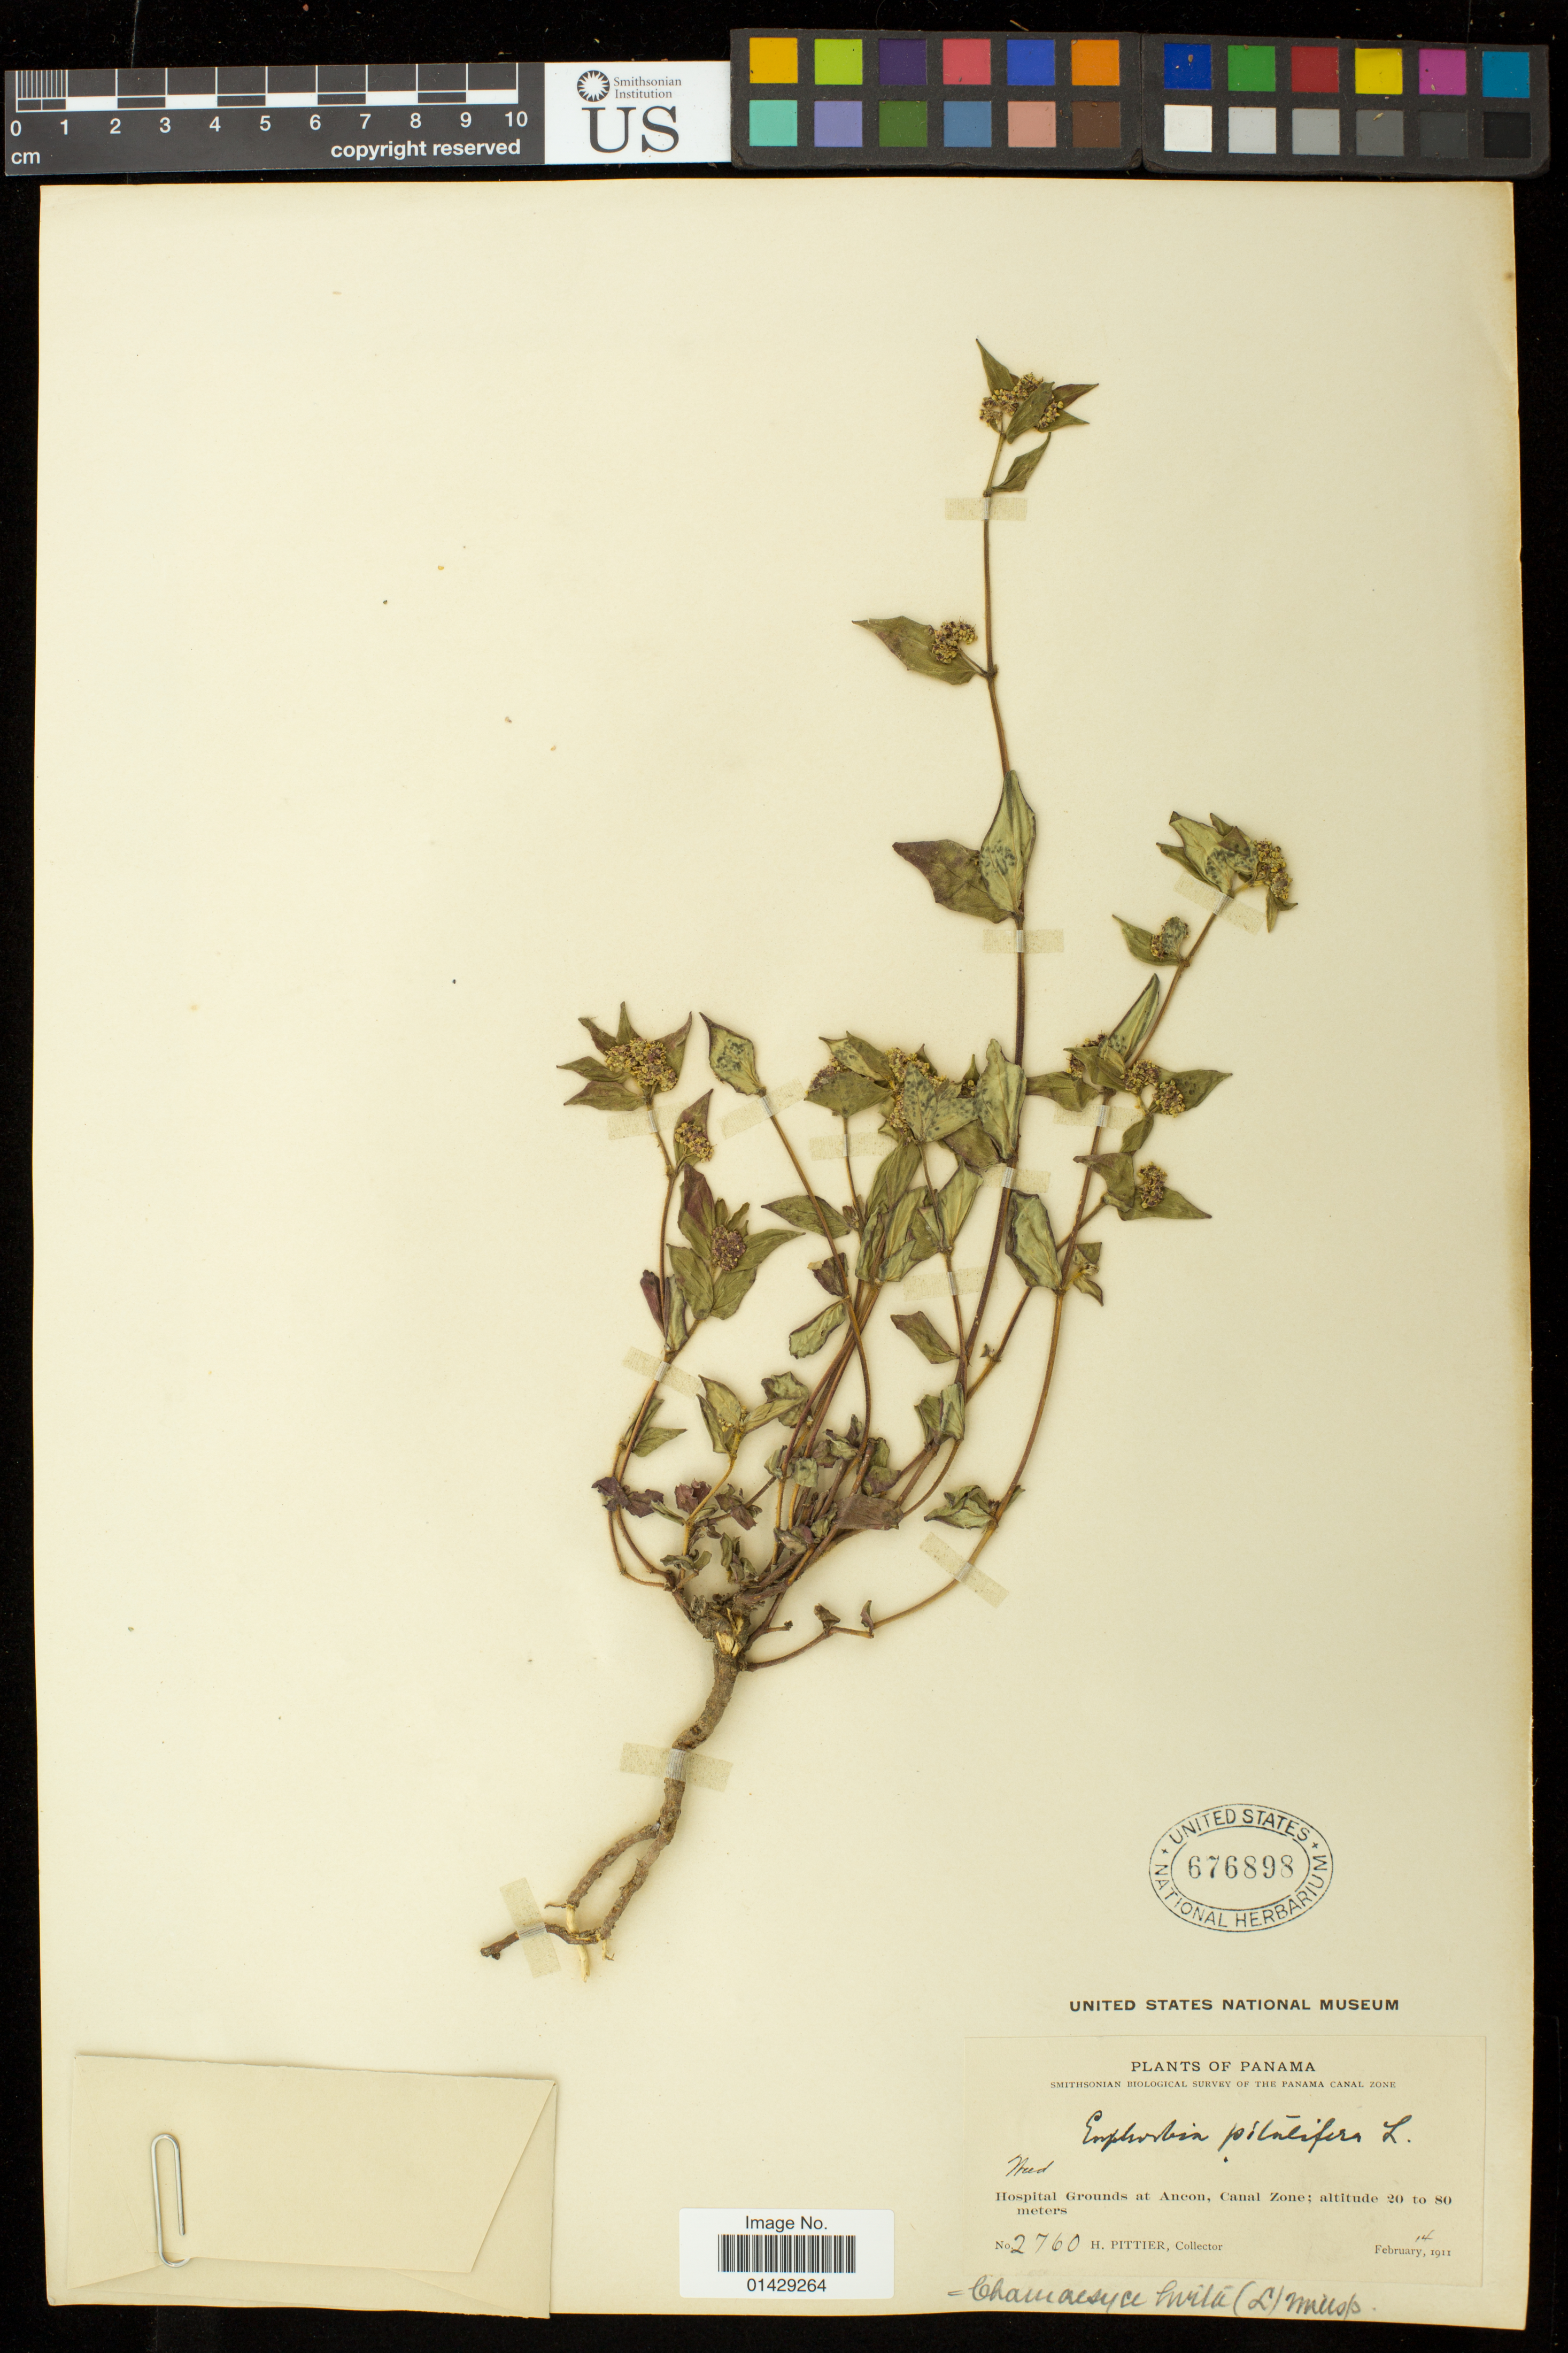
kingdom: Plantae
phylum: Tracheophyta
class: Magnoliopsida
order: Malpighiales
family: Euphorbiaceae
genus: Euphorbia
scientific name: Euphorbia hirta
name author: L.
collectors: H. F. Pittier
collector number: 2760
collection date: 1911-02-14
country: Panama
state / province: Panamá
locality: Hospital Grounds at Ancon, Canal Zone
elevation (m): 20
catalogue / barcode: US 676898